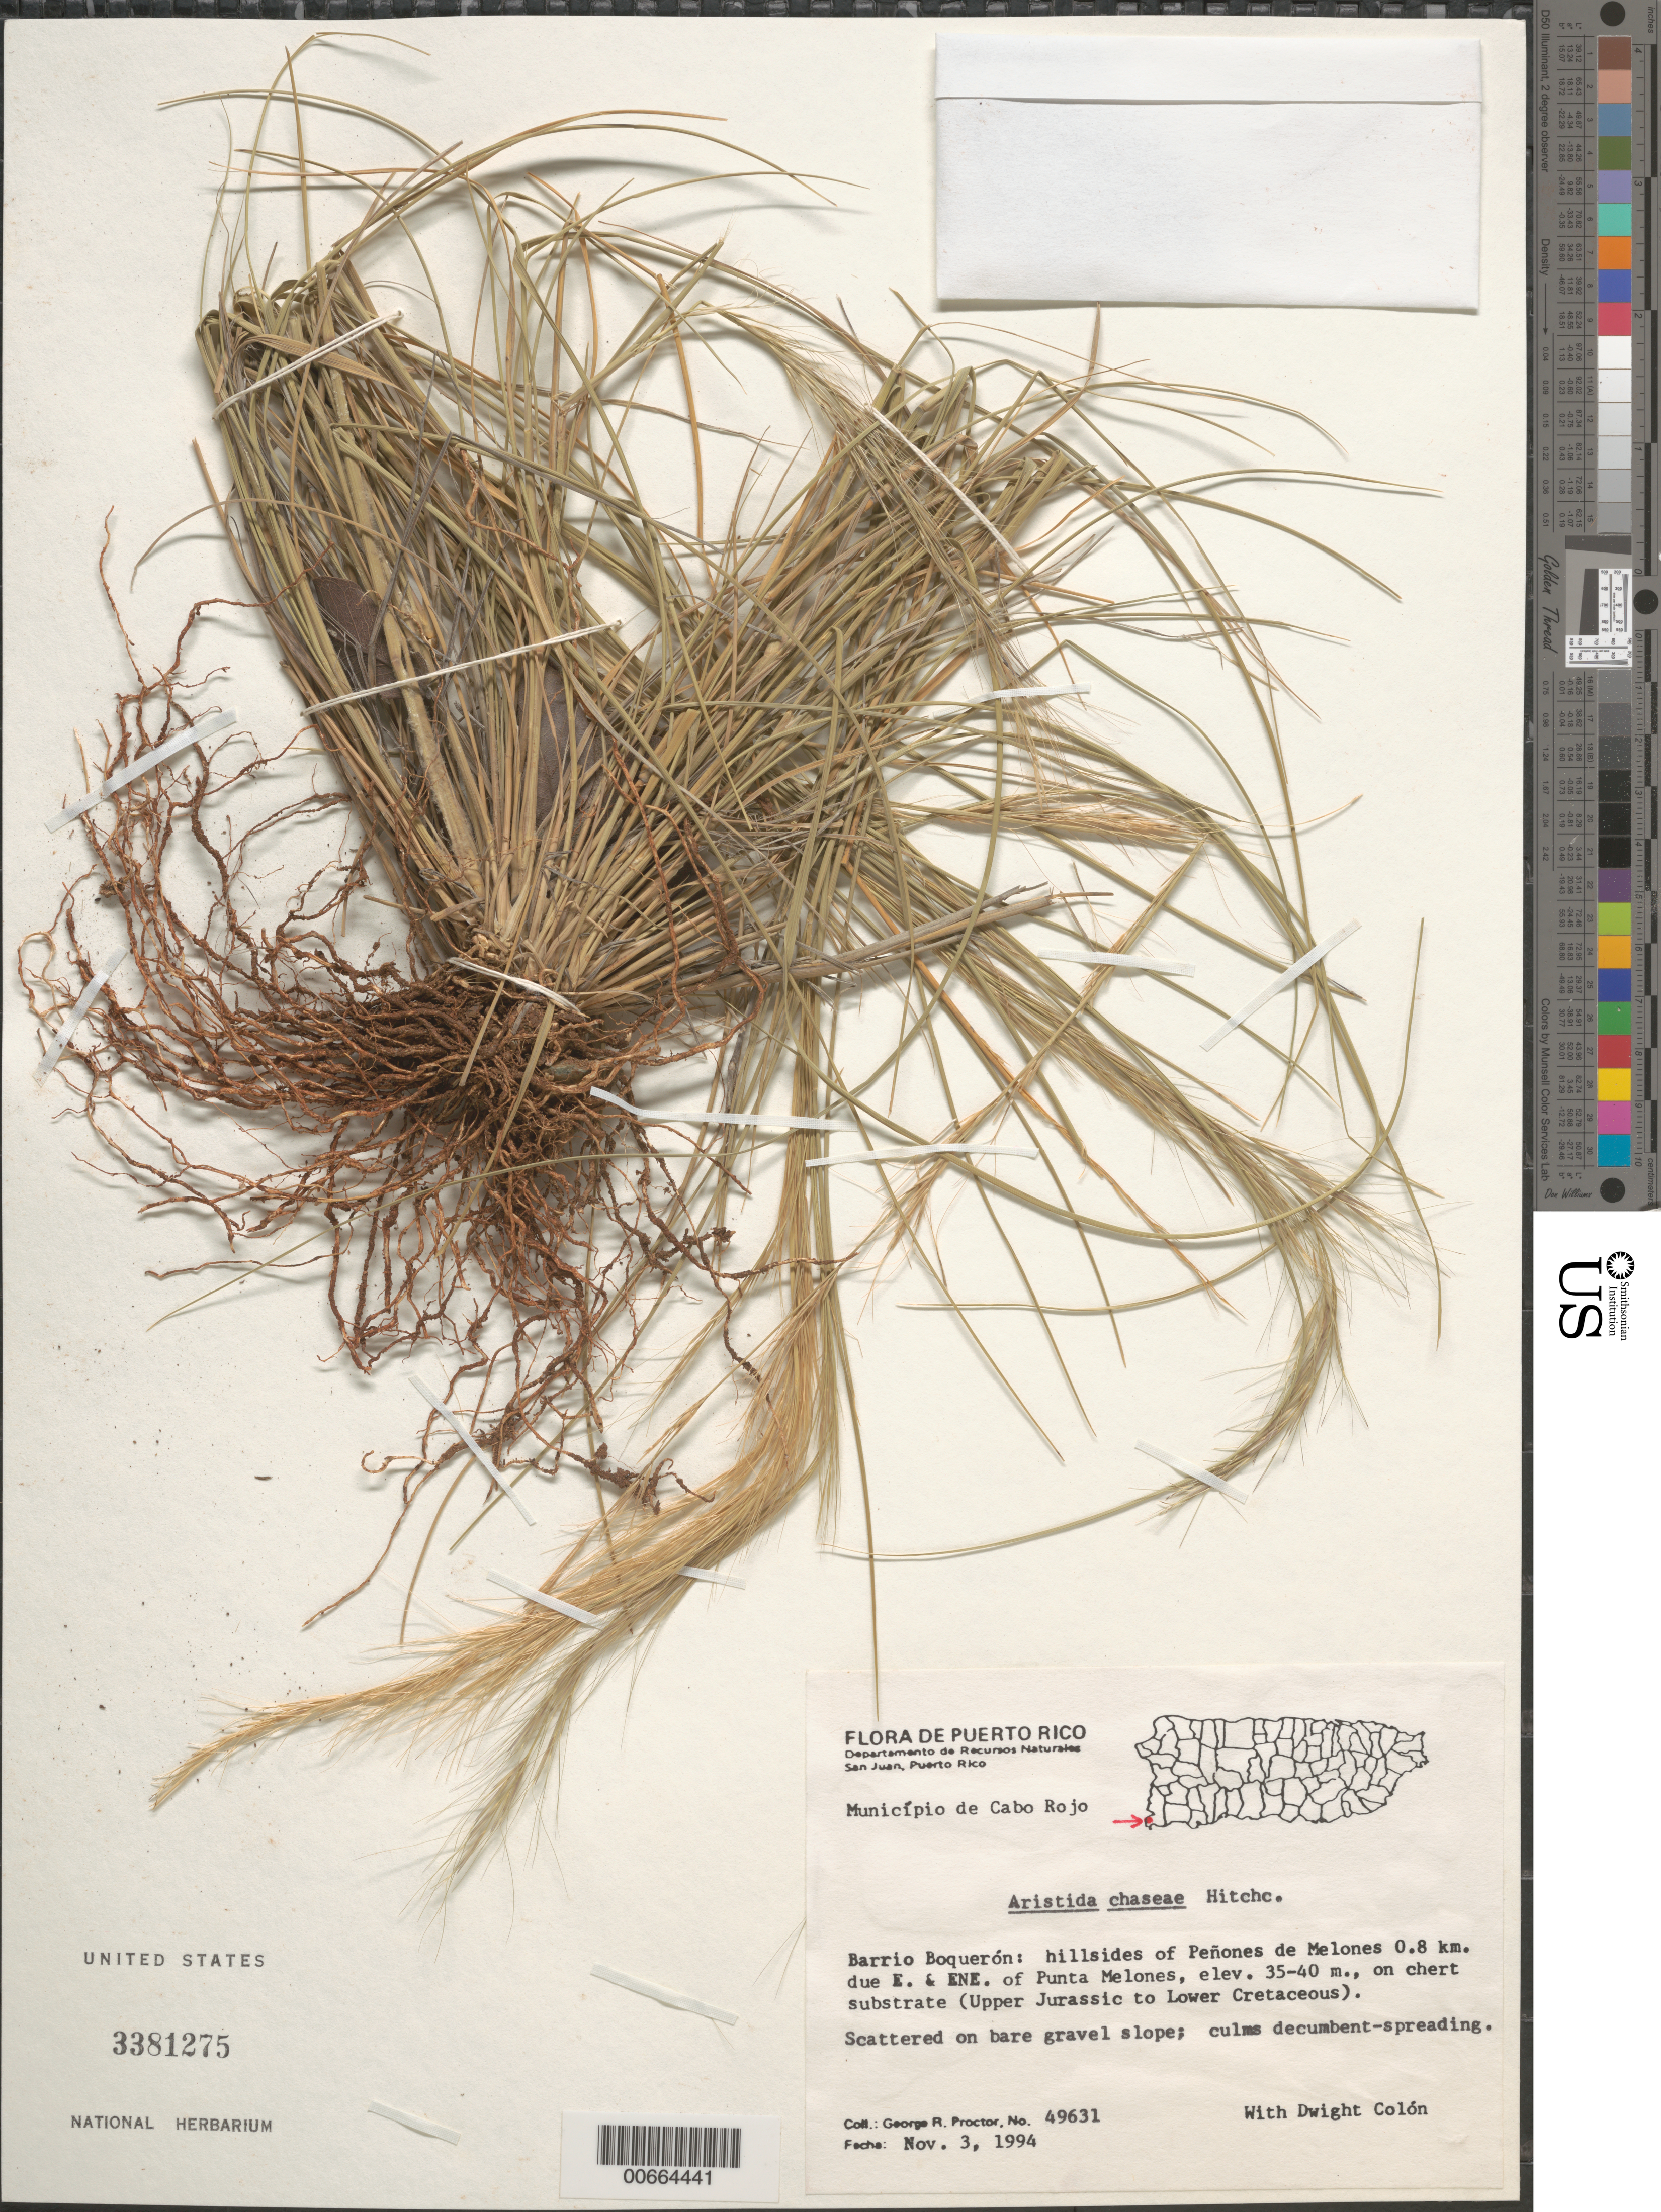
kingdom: Plantae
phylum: Tracheophyta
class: Liliopsida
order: Poales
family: Poaceae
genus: Aristida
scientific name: Aristida chaseae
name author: Hitchc.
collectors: G. R. Proctor & D. Colón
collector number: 49631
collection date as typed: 03 Nov 1994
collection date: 1994-11-03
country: Puerto Rico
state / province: Cabo Rojo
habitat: Chert substrate (Upper Jurassic to Lower Cretaceous); scattered on bare gravel slope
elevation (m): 35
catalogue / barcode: US 3381275